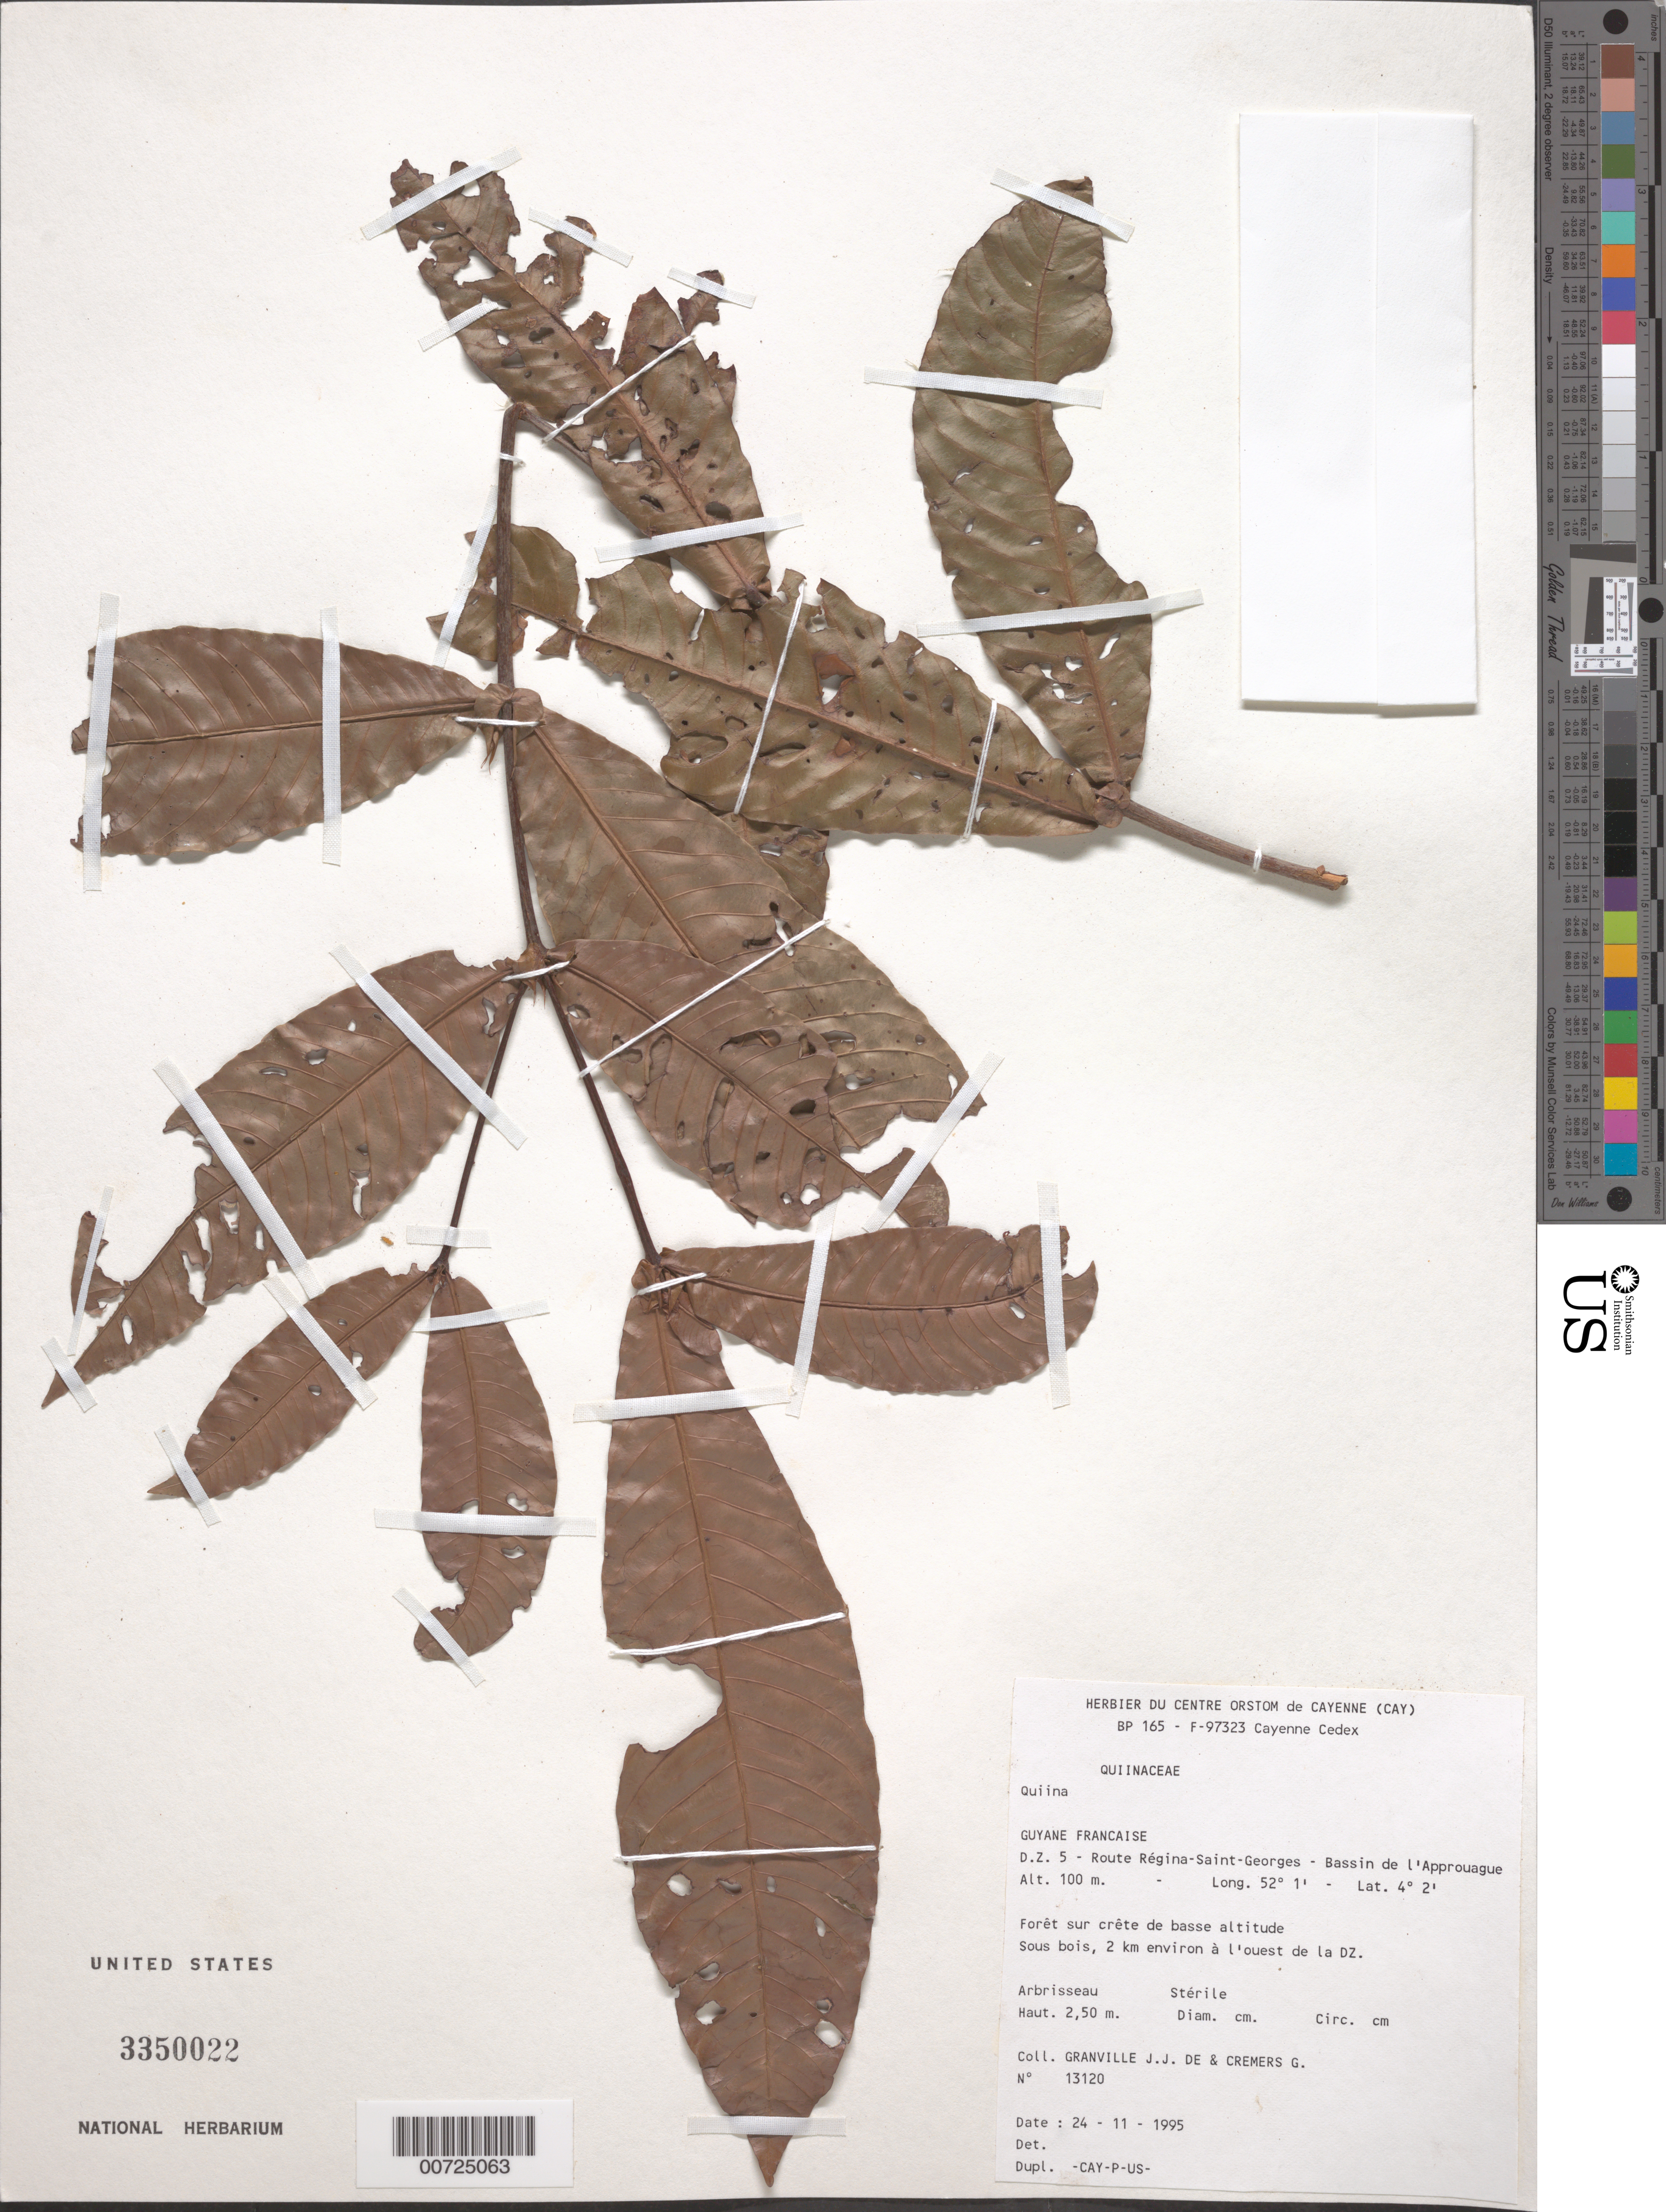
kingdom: Plantae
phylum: Tracheophyta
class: Magnoliopsida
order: Malpighiales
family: Quiinaceae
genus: Quiina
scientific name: Quiina sp.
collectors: J.-J. de Granville & G. Cremers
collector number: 13120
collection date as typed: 24-Nov-95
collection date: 1995-11-24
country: French Guiana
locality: Route Regina-Saint-Georges, D.Z. 5, Bassin de l'Approuague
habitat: Forêt sur crete de basse altitude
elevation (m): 100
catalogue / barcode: US 3350022